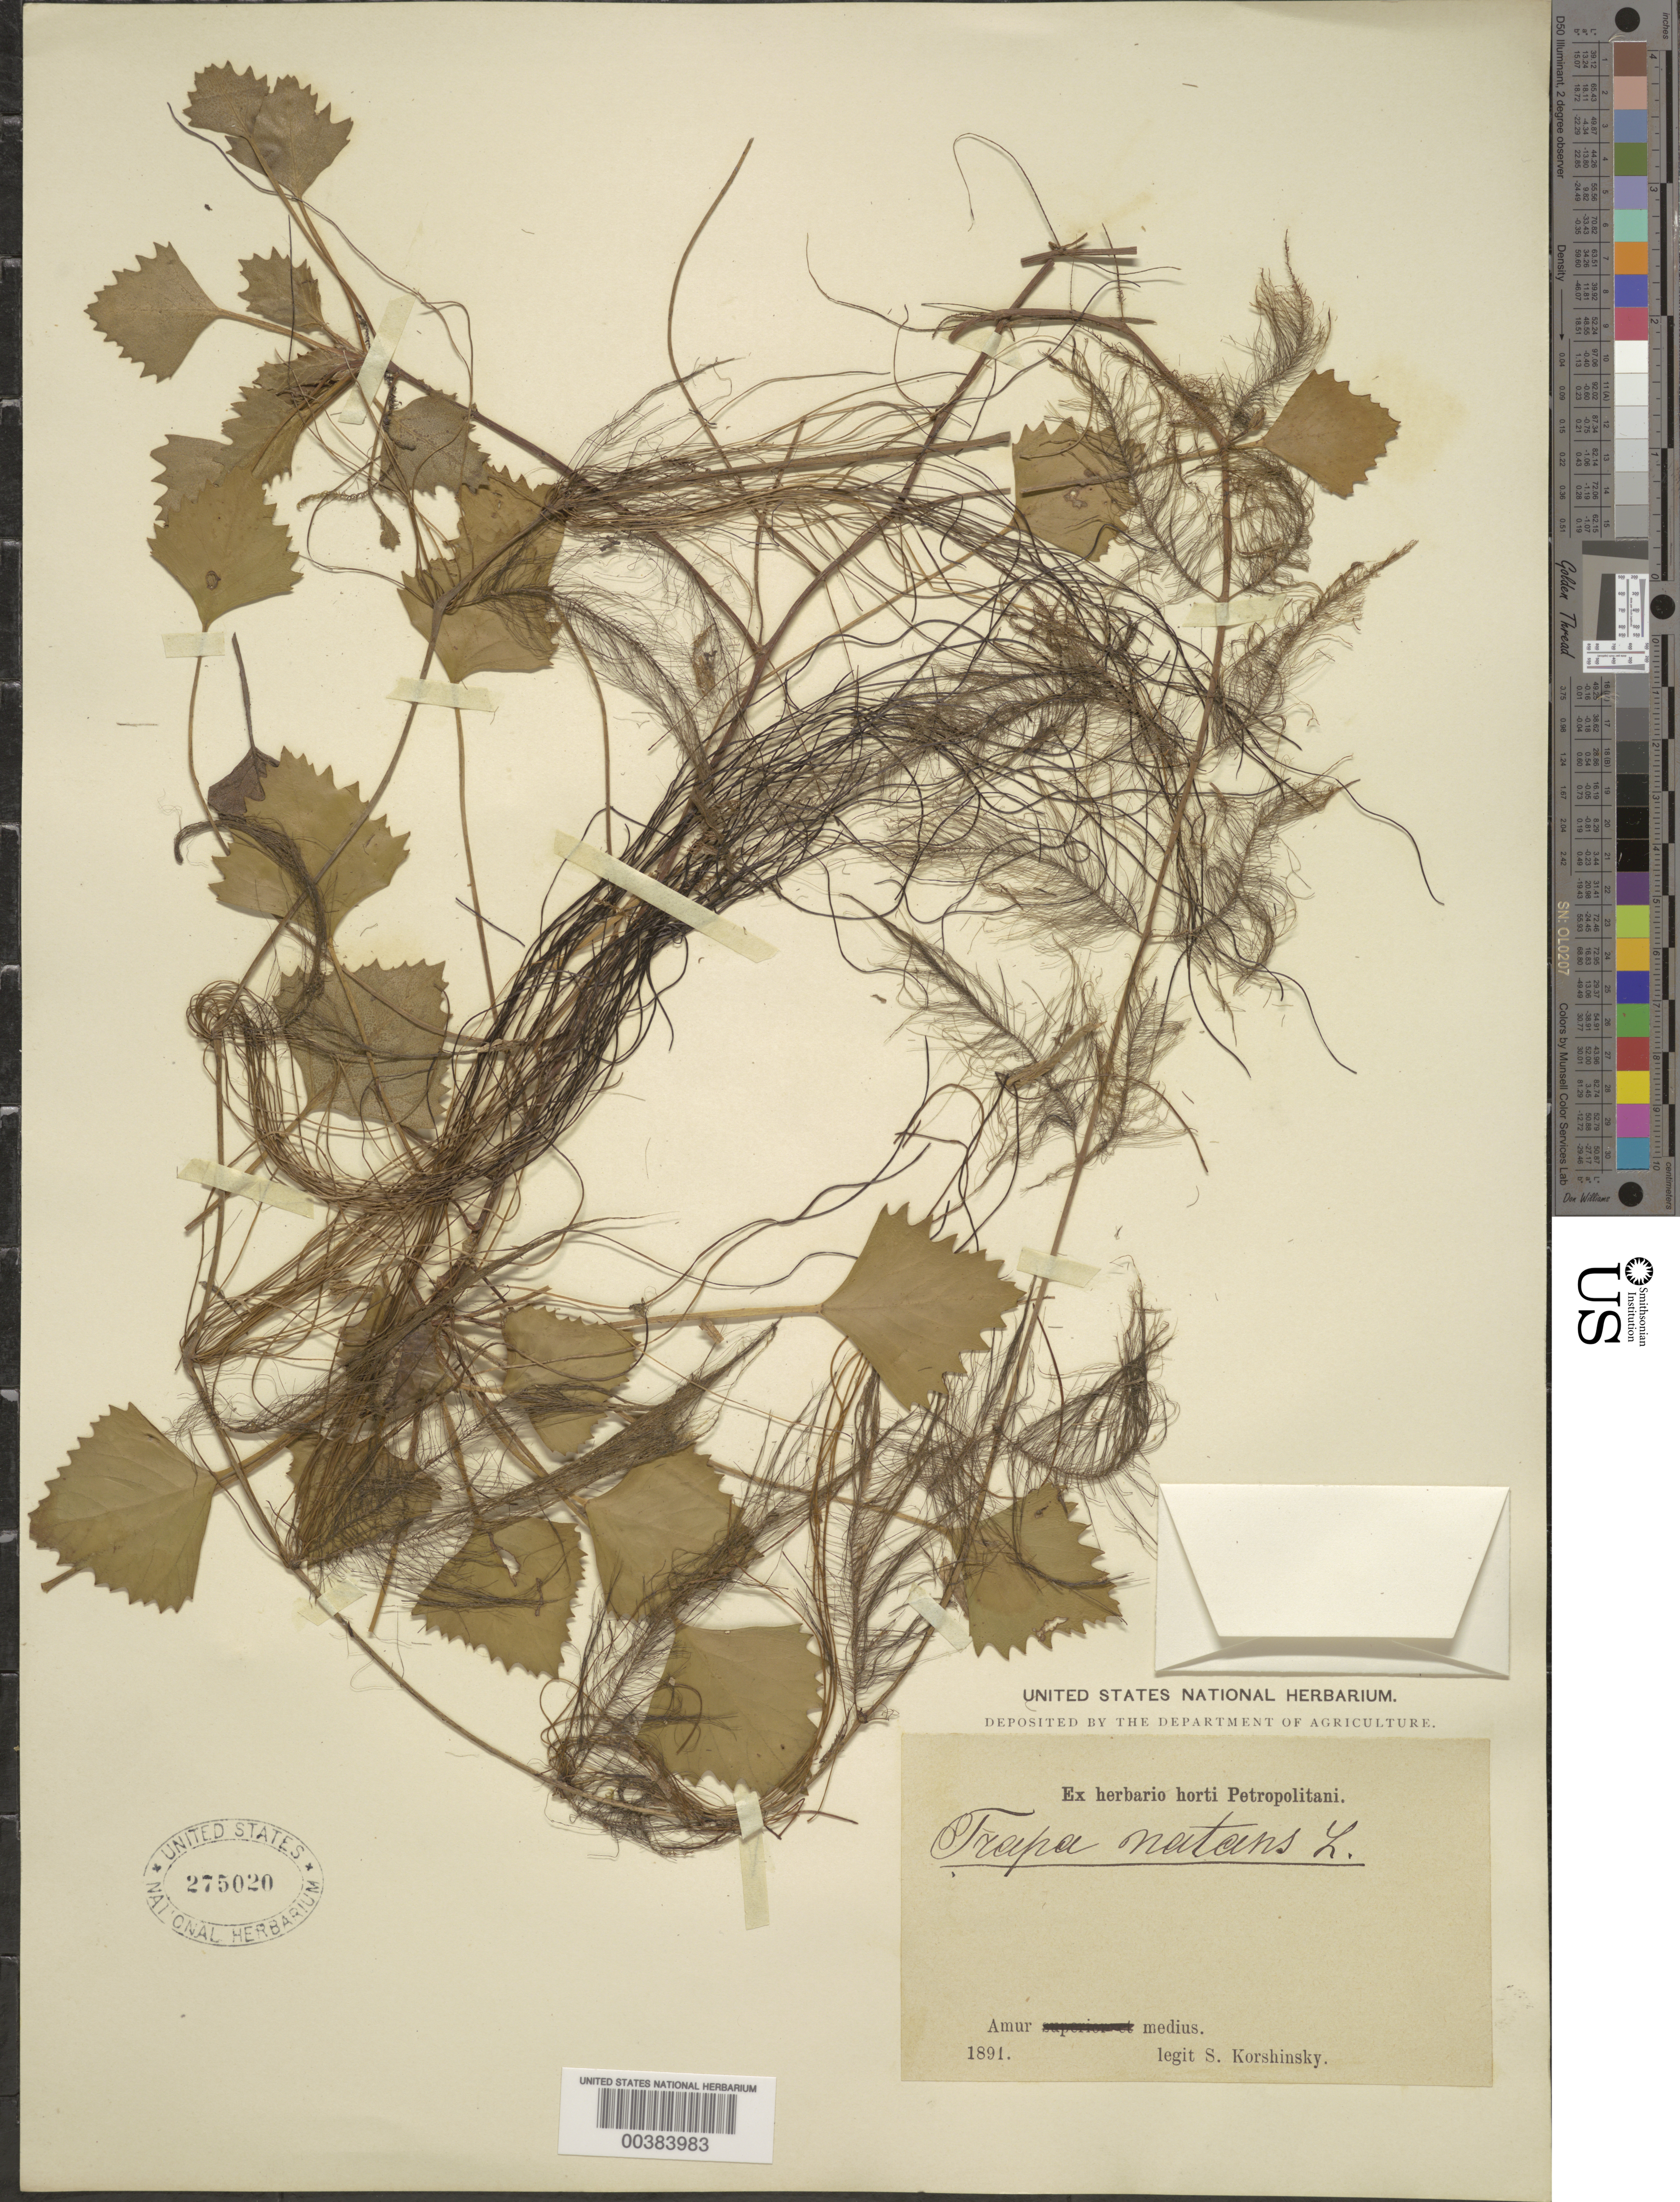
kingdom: Plantae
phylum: Tracheophyta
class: Magnoliopsida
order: Myrtales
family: Lythraceae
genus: Trapa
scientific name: Trapa natans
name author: L.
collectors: S. I. Korshinsky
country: Russian Federation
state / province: Amur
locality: Amur medius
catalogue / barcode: US 275020